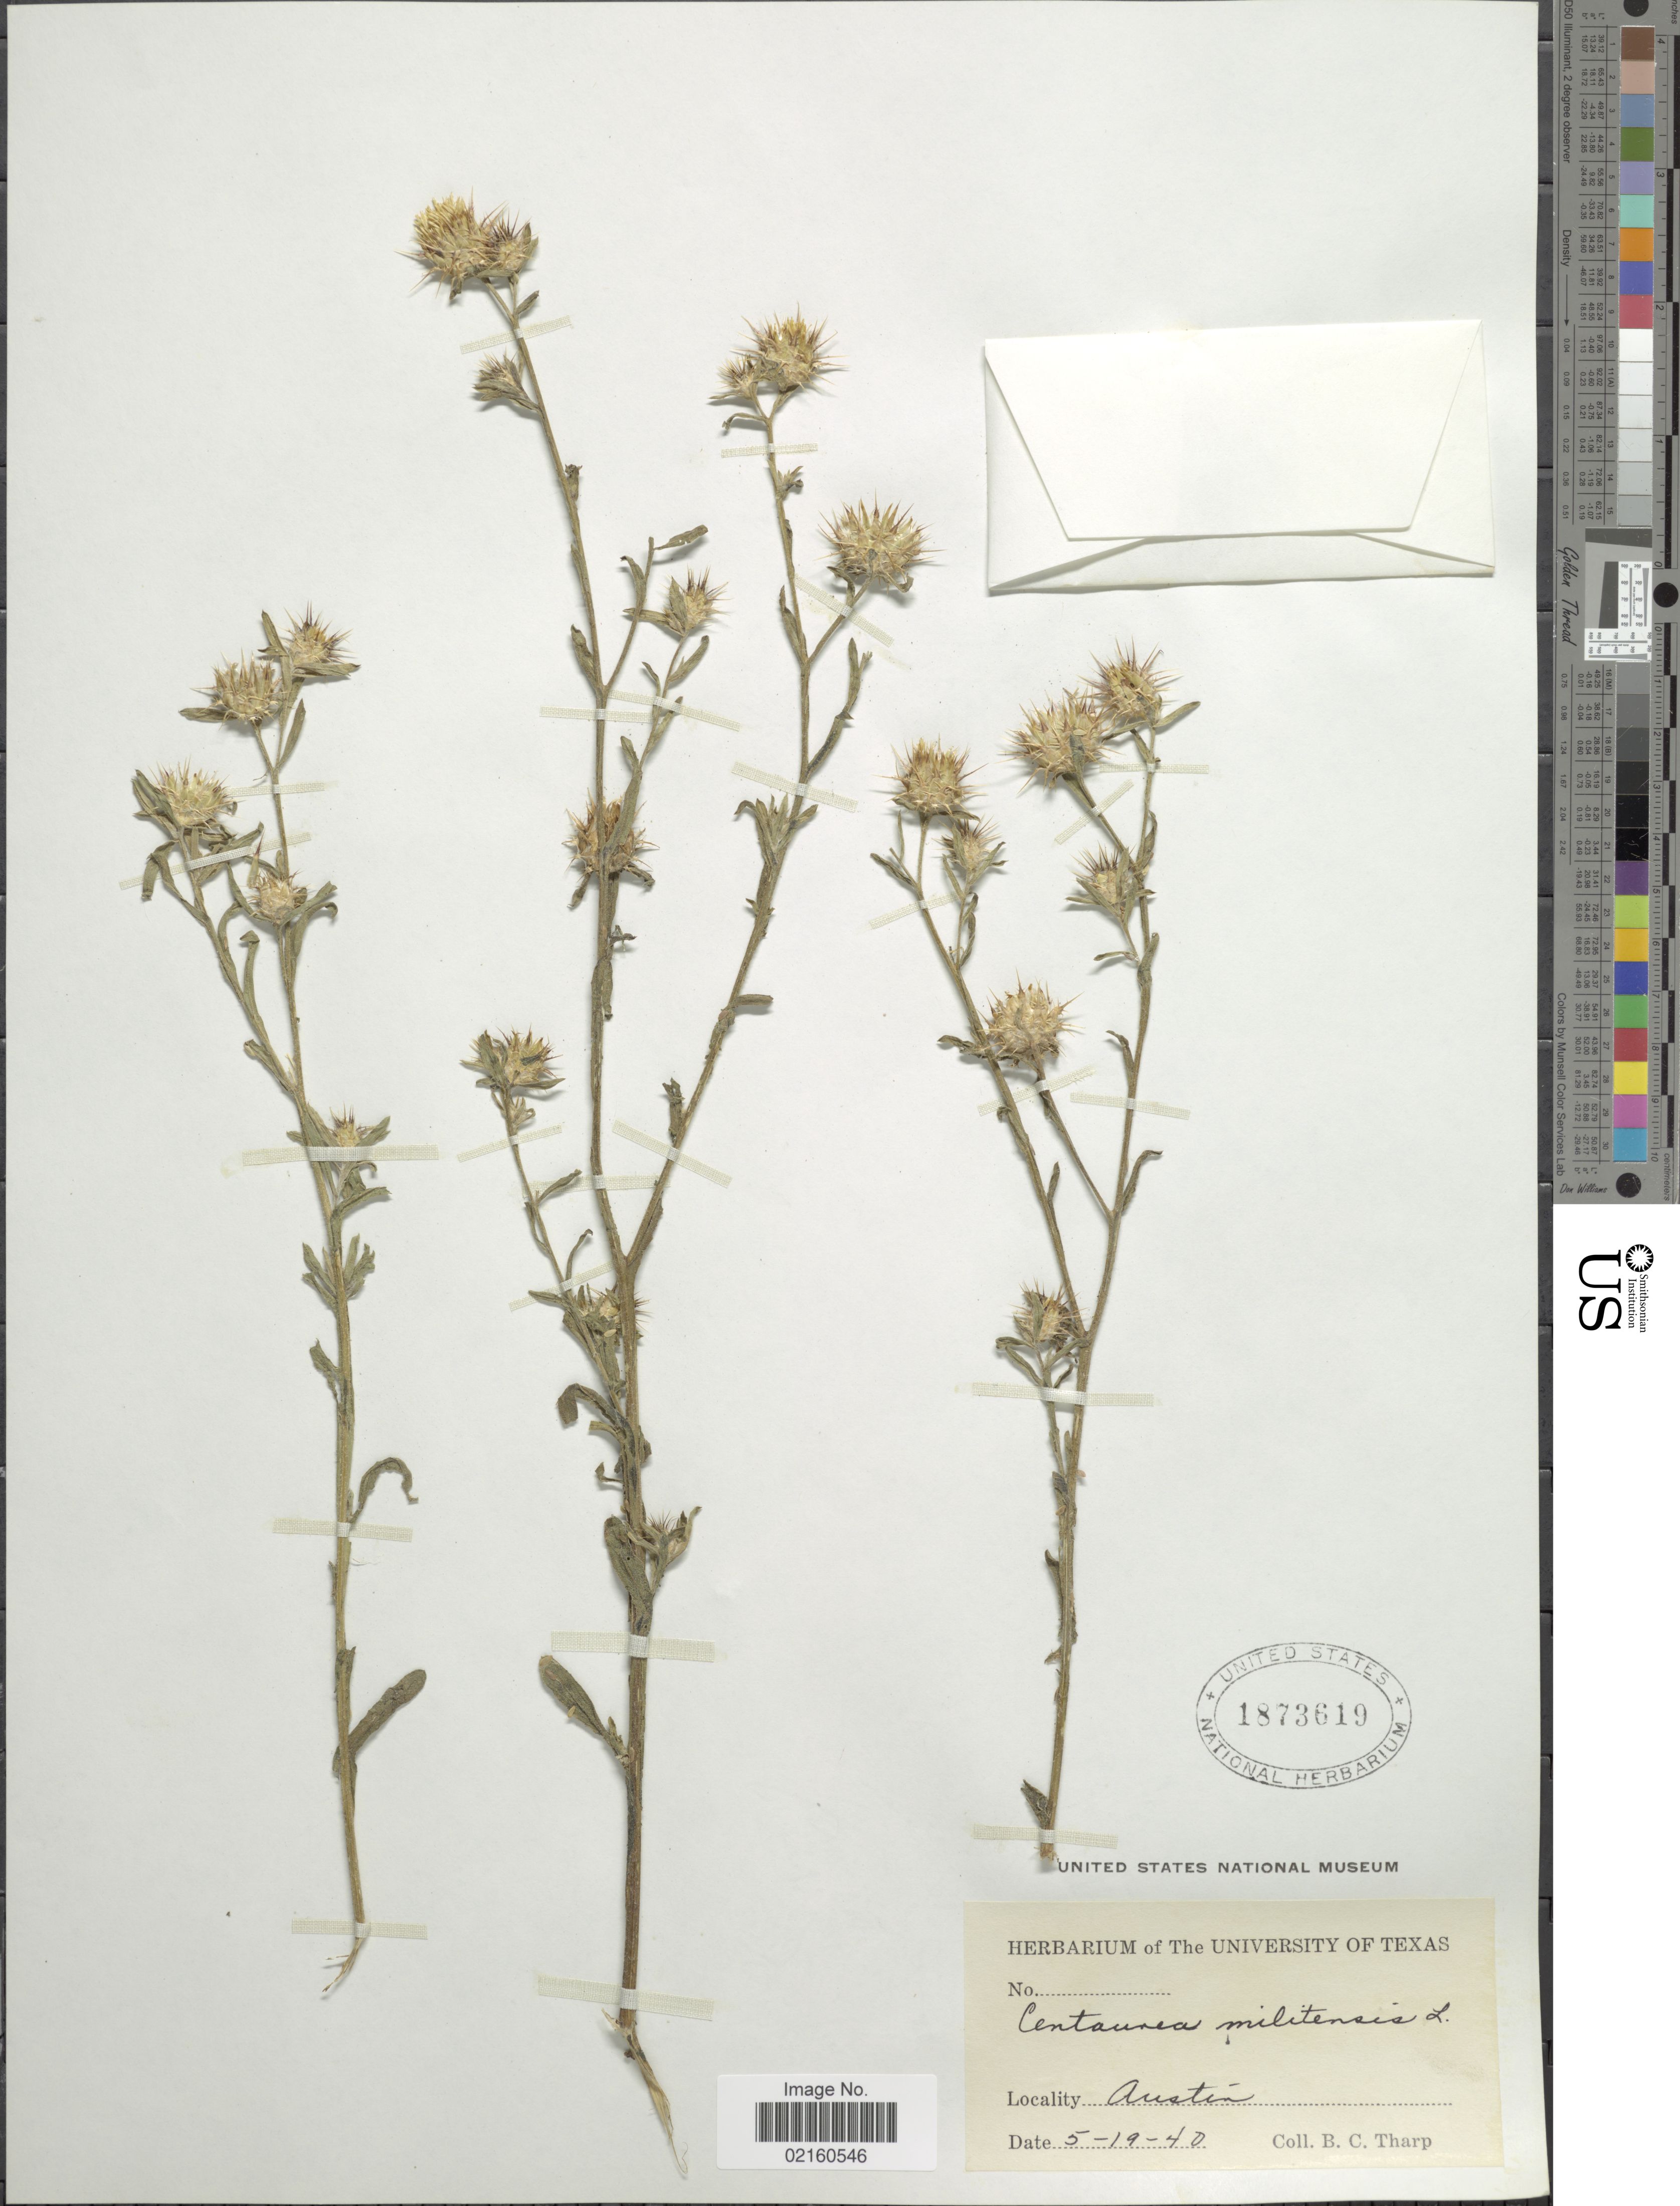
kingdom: Plantae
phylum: Tracheophyta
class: Magnoliopsida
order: Asterales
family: Asteraceae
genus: Centaurea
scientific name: Centaurea melitensis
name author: L.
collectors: B. C. Tharp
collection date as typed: Transcribed d/m/y: 19/5/40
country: United States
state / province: Texas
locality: Austin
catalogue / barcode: US 1873619